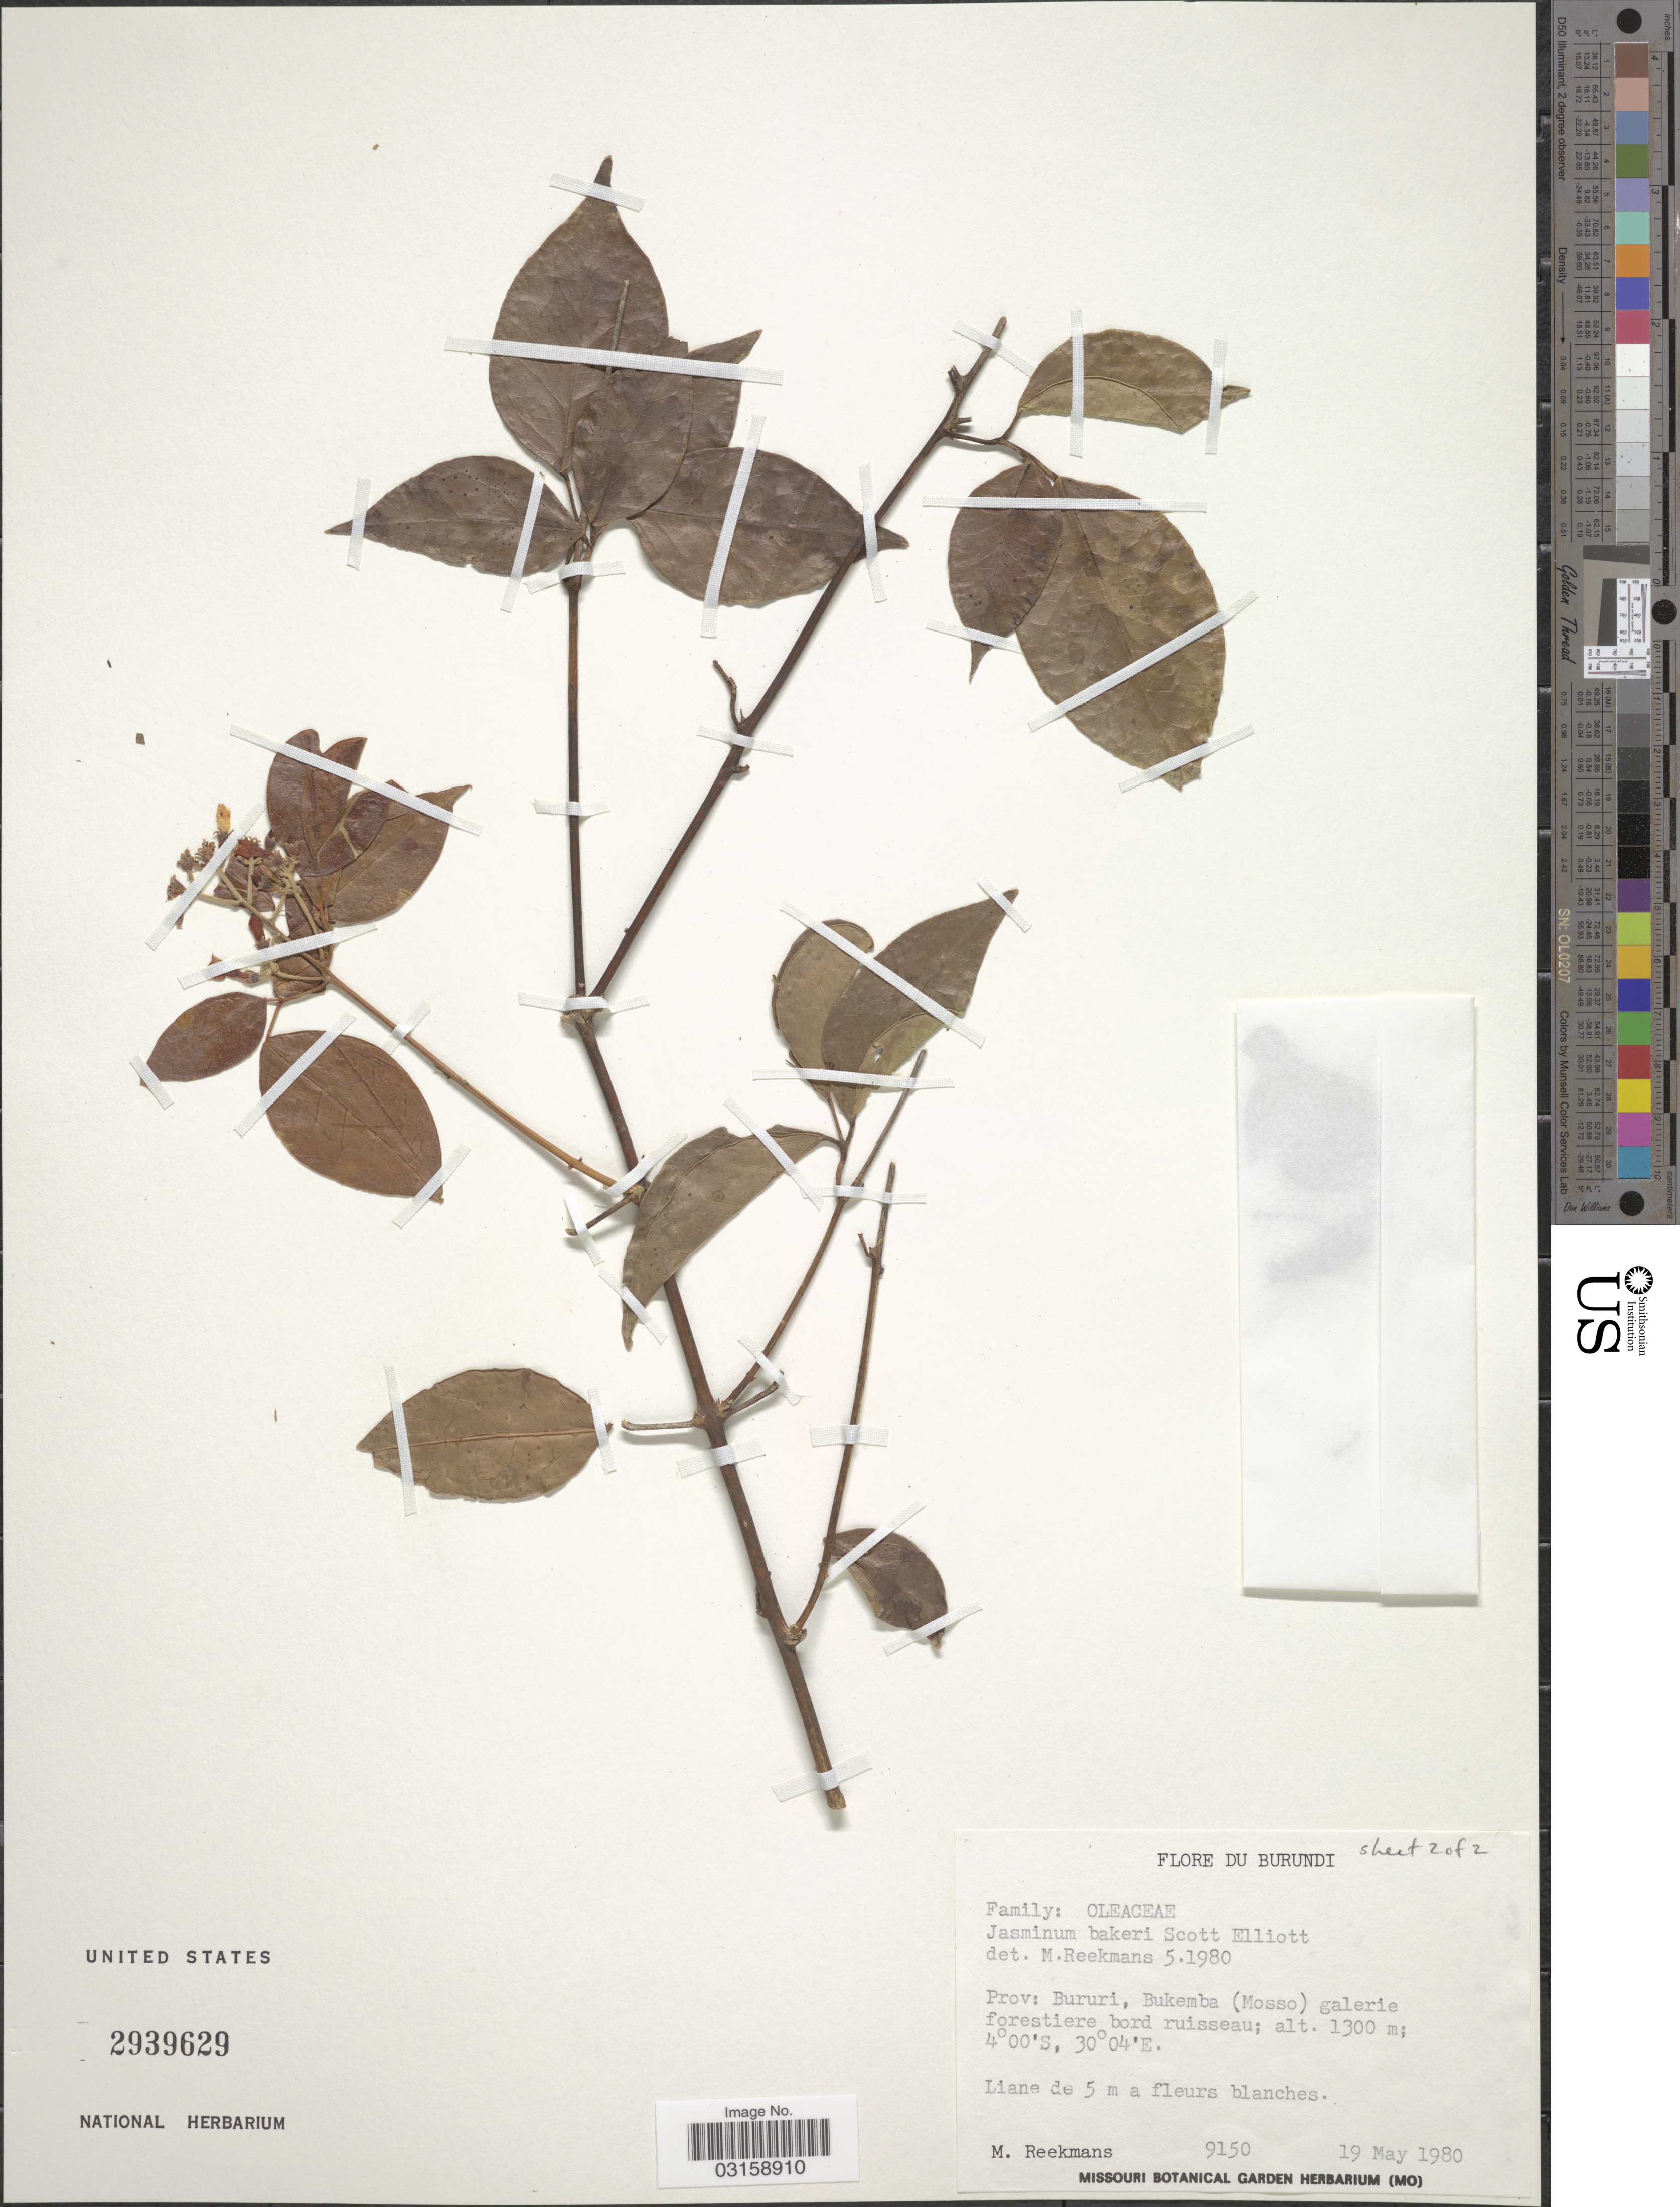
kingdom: Plantae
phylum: Tracheophyta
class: Magnoliopsida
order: Lamiales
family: Oleaceae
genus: Jasminum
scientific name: Jasminum bakeri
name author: Scott Elliot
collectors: M. Reekmans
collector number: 9150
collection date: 1980-05-19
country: Burundi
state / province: Bururi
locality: Bukemba (Mosso).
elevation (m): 1300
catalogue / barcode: US 2939629